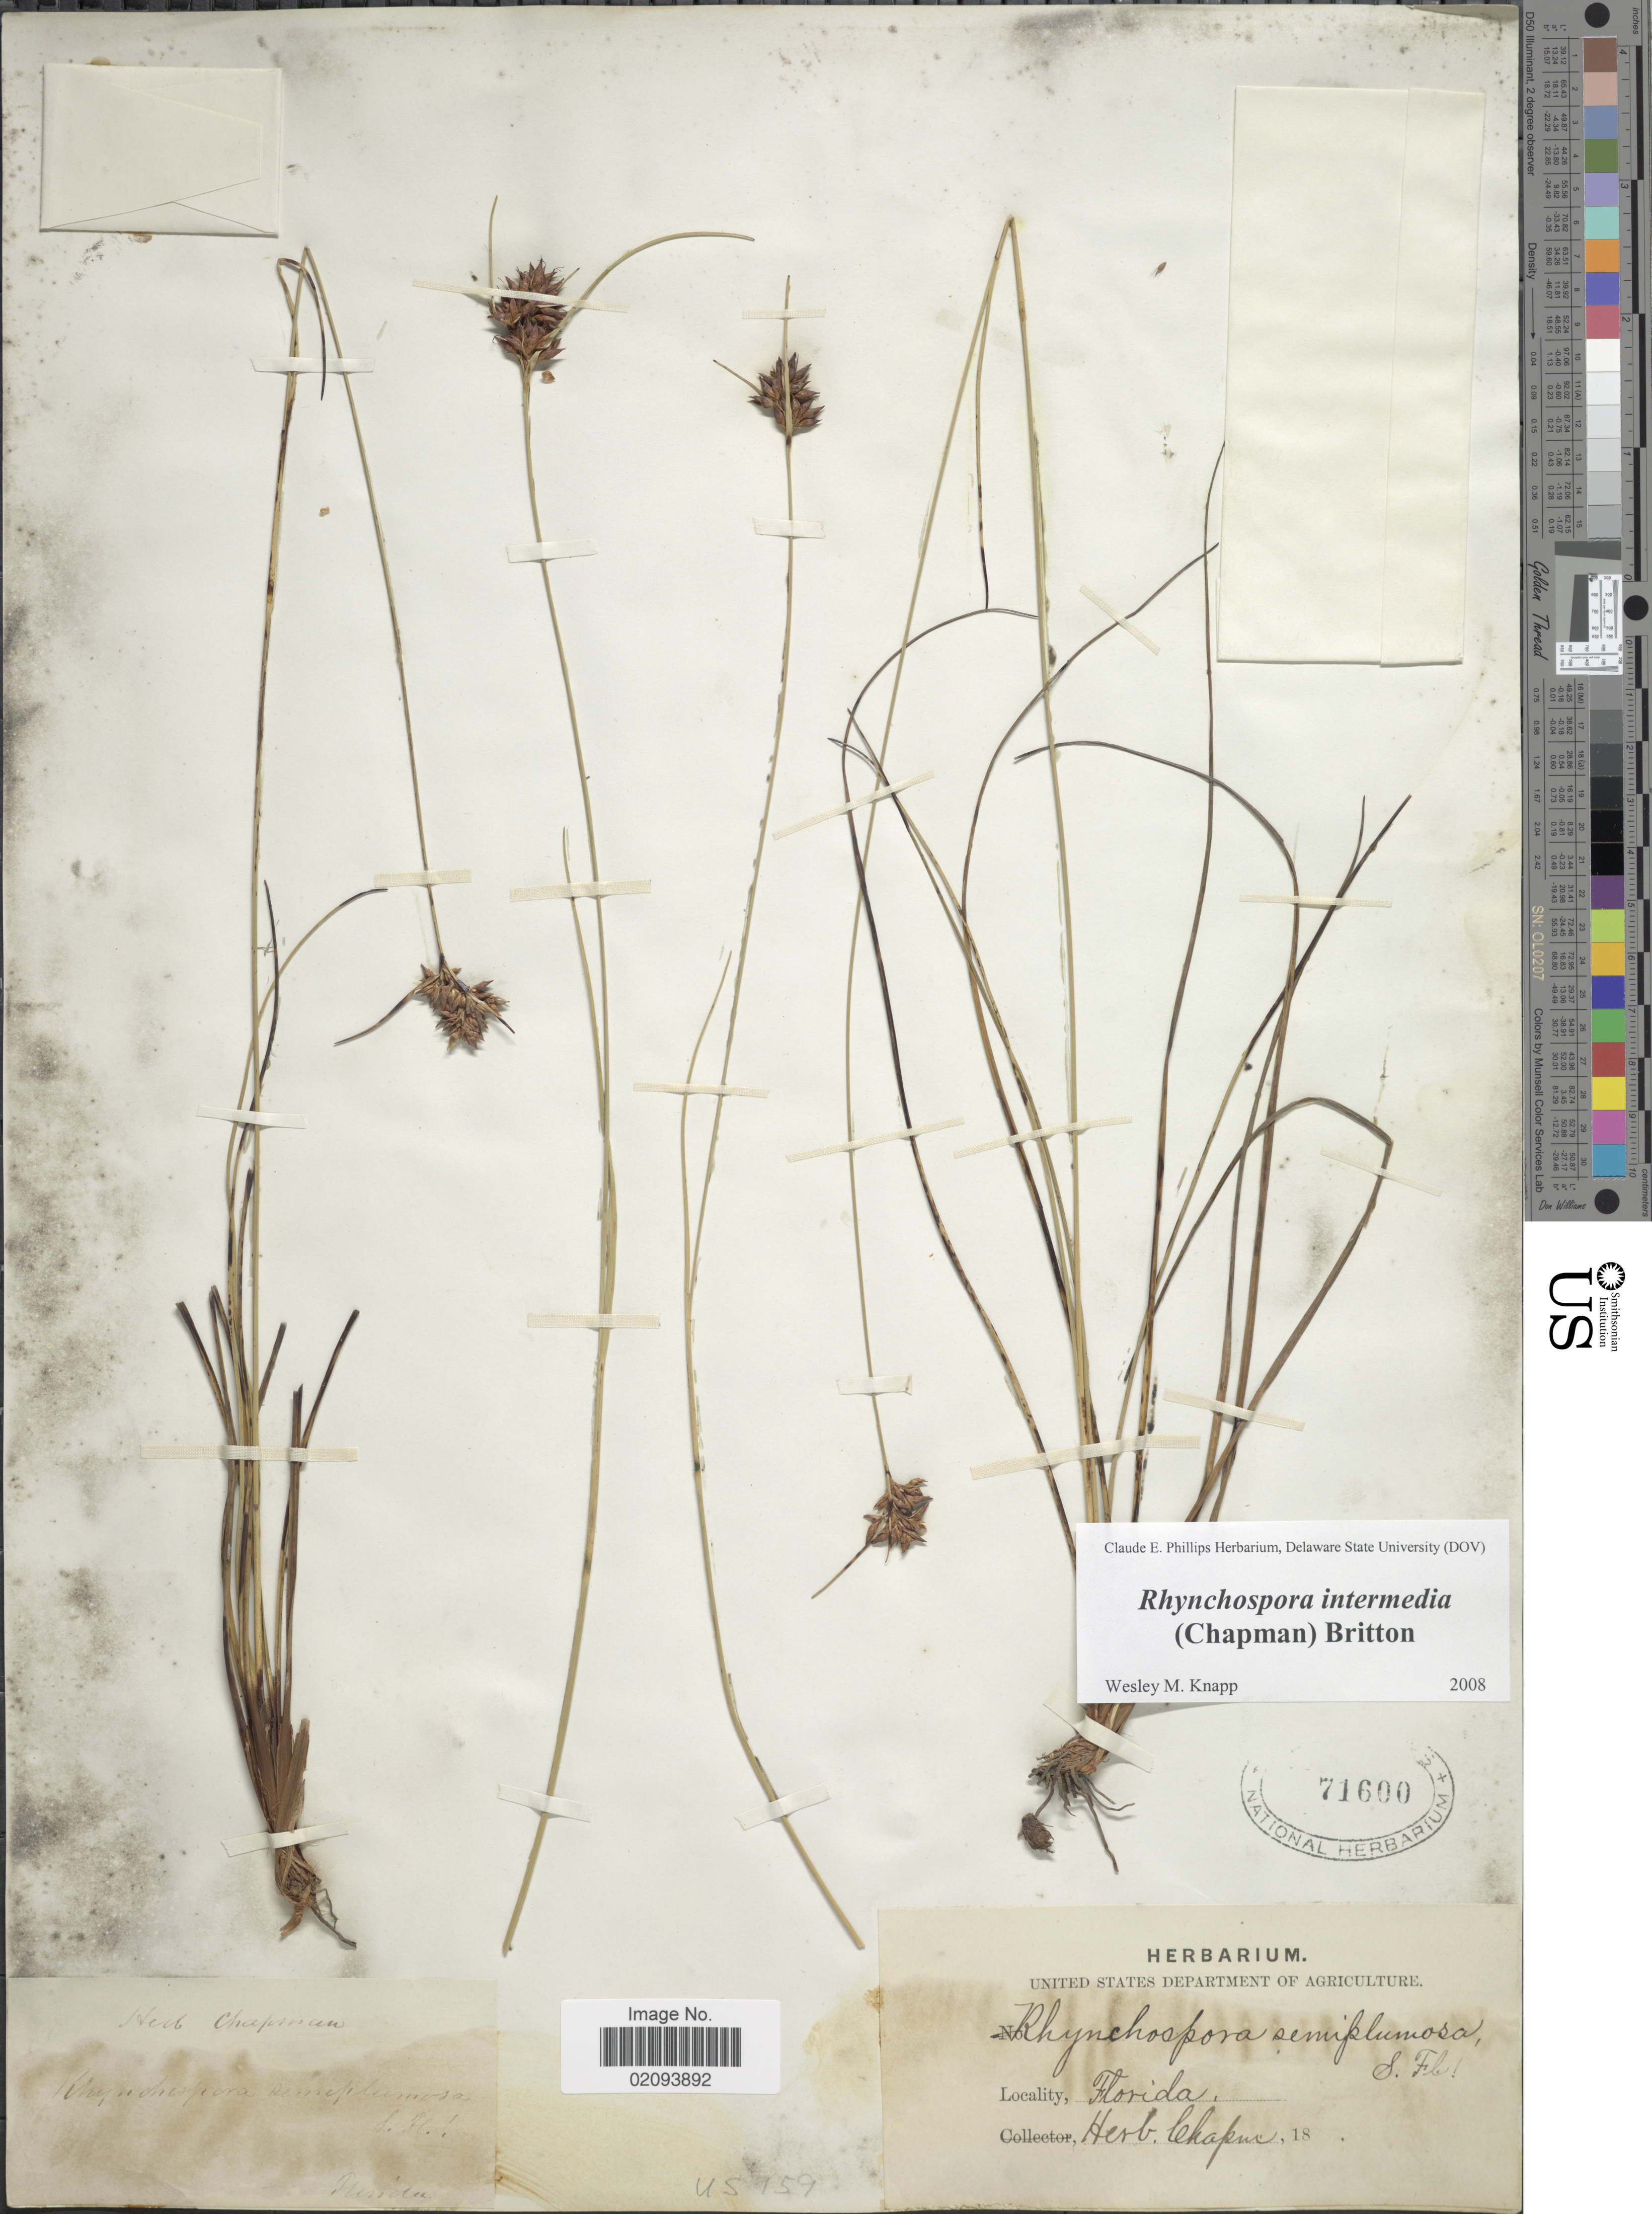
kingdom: Plantae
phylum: Tracheophyta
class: Liliopsida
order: Poales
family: Cyperaceae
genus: Rhynchospora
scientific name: Rhynchospora intermedia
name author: (Chapm.) Britton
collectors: ex herb. Chapman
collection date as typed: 18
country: United States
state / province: Florida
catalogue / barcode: US 71600